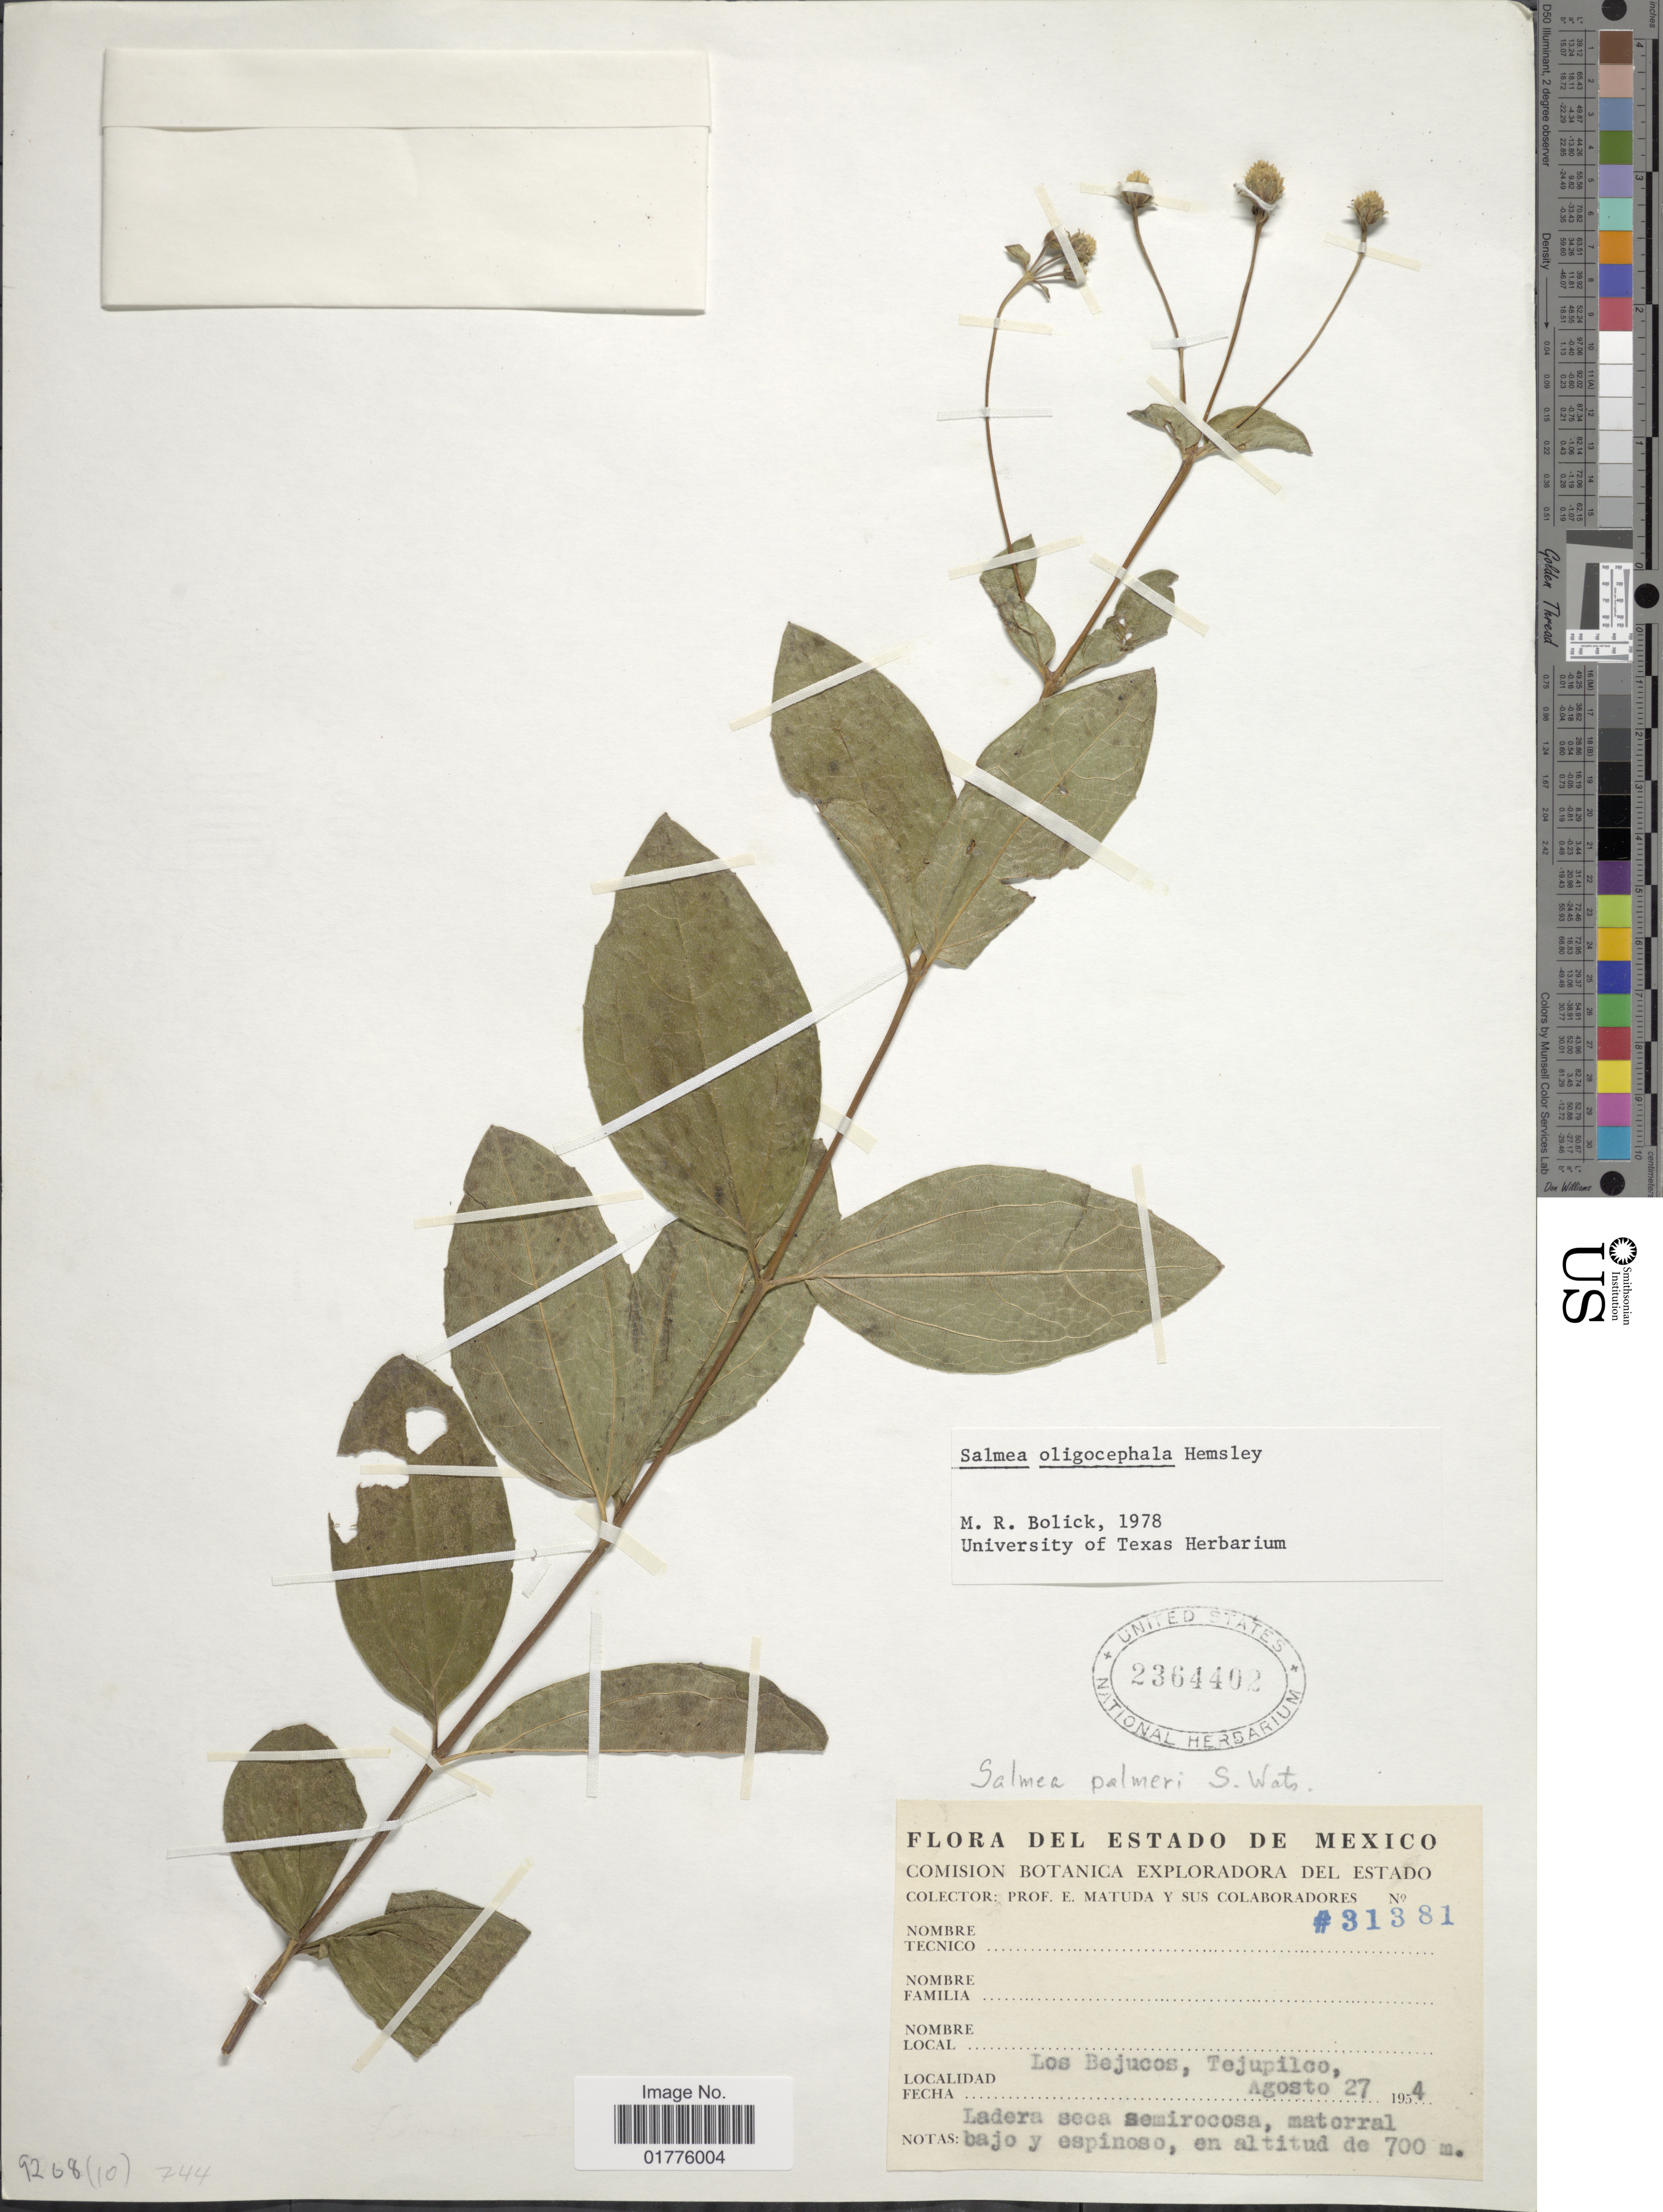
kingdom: Plantae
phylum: Tracheophyta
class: Magnoliopsida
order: Asterales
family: Asteraceae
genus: Salmea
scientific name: Salmea oligocephala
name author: Hemsl.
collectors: E. Matuda & et al.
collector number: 31381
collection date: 1954-08-27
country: Mexico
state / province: México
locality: Los Bejucos, Tejupilco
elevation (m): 700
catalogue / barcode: US 2364402